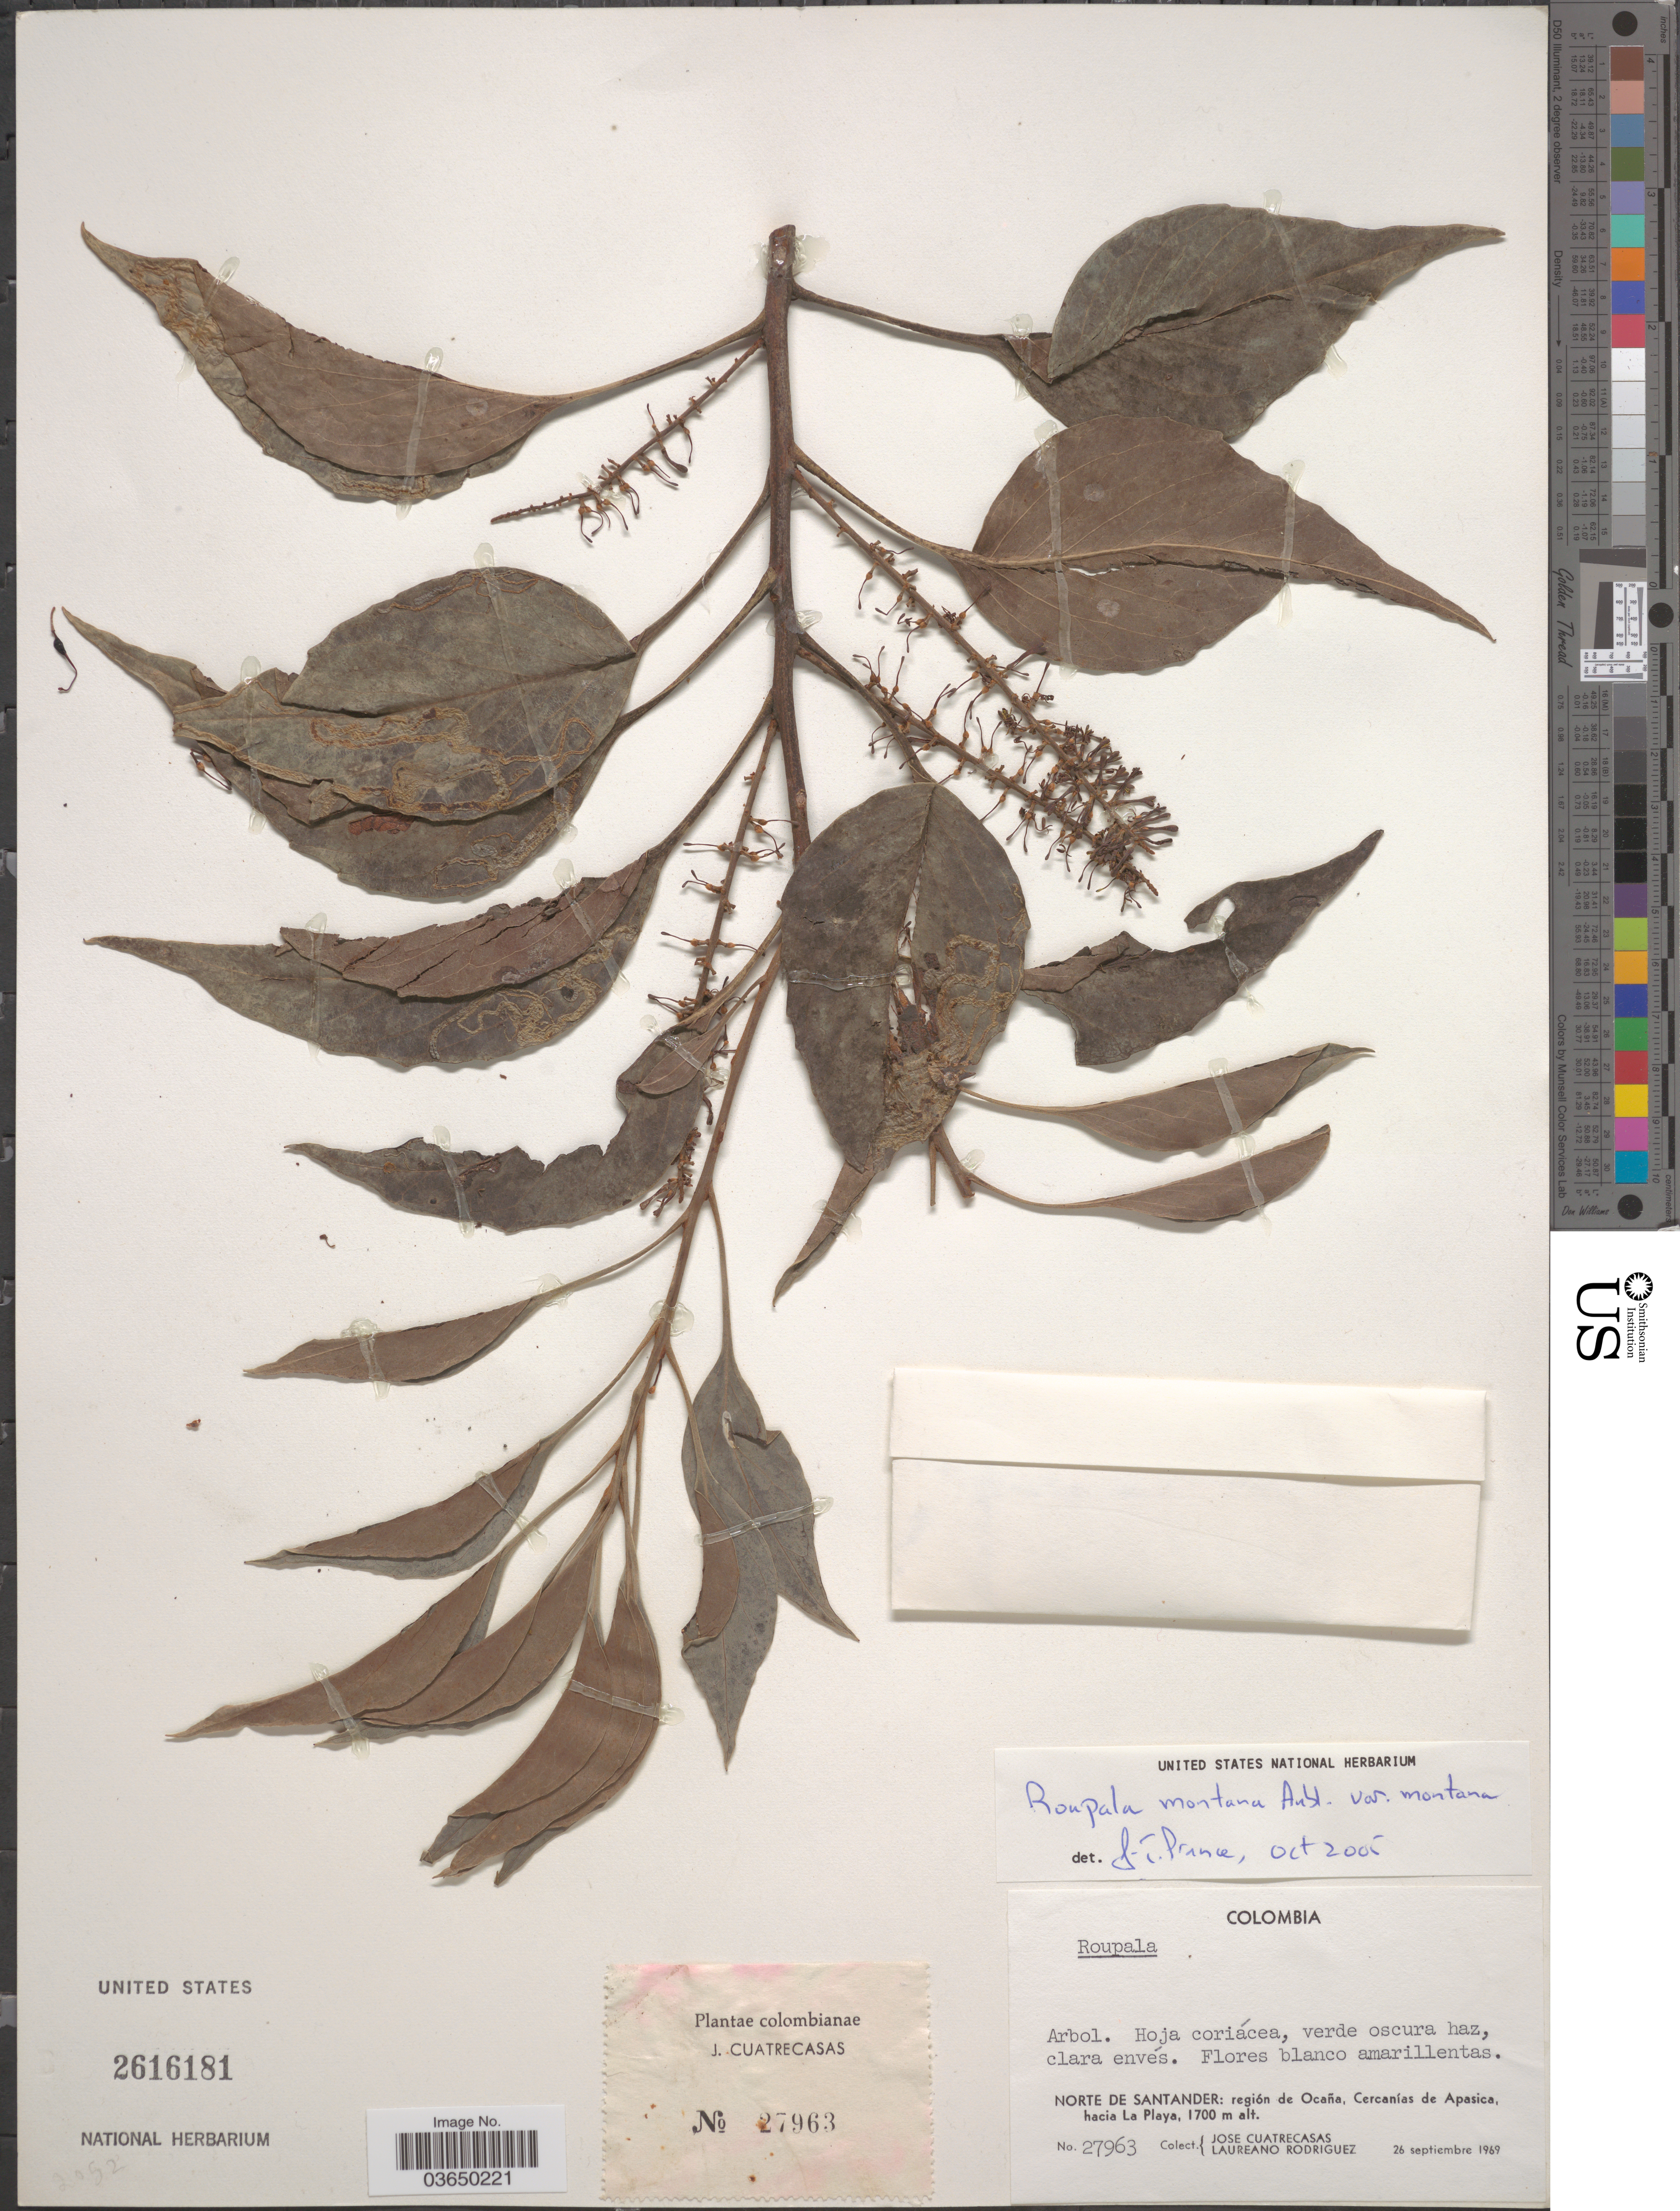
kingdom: Plantae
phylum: Tracheophyta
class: Magnoliopsida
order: Proteales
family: Proteaceae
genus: Roupala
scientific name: Roupala montana var. montana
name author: Aubl.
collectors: J. Cuatrecasas & L. Rodriguez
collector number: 27963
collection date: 1969-09-26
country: Colombia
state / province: Norte de Santander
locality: Región de Ocaña, Cercanías de Apasica, hacia La Playa.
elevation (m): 1700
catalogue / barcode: US 2616181